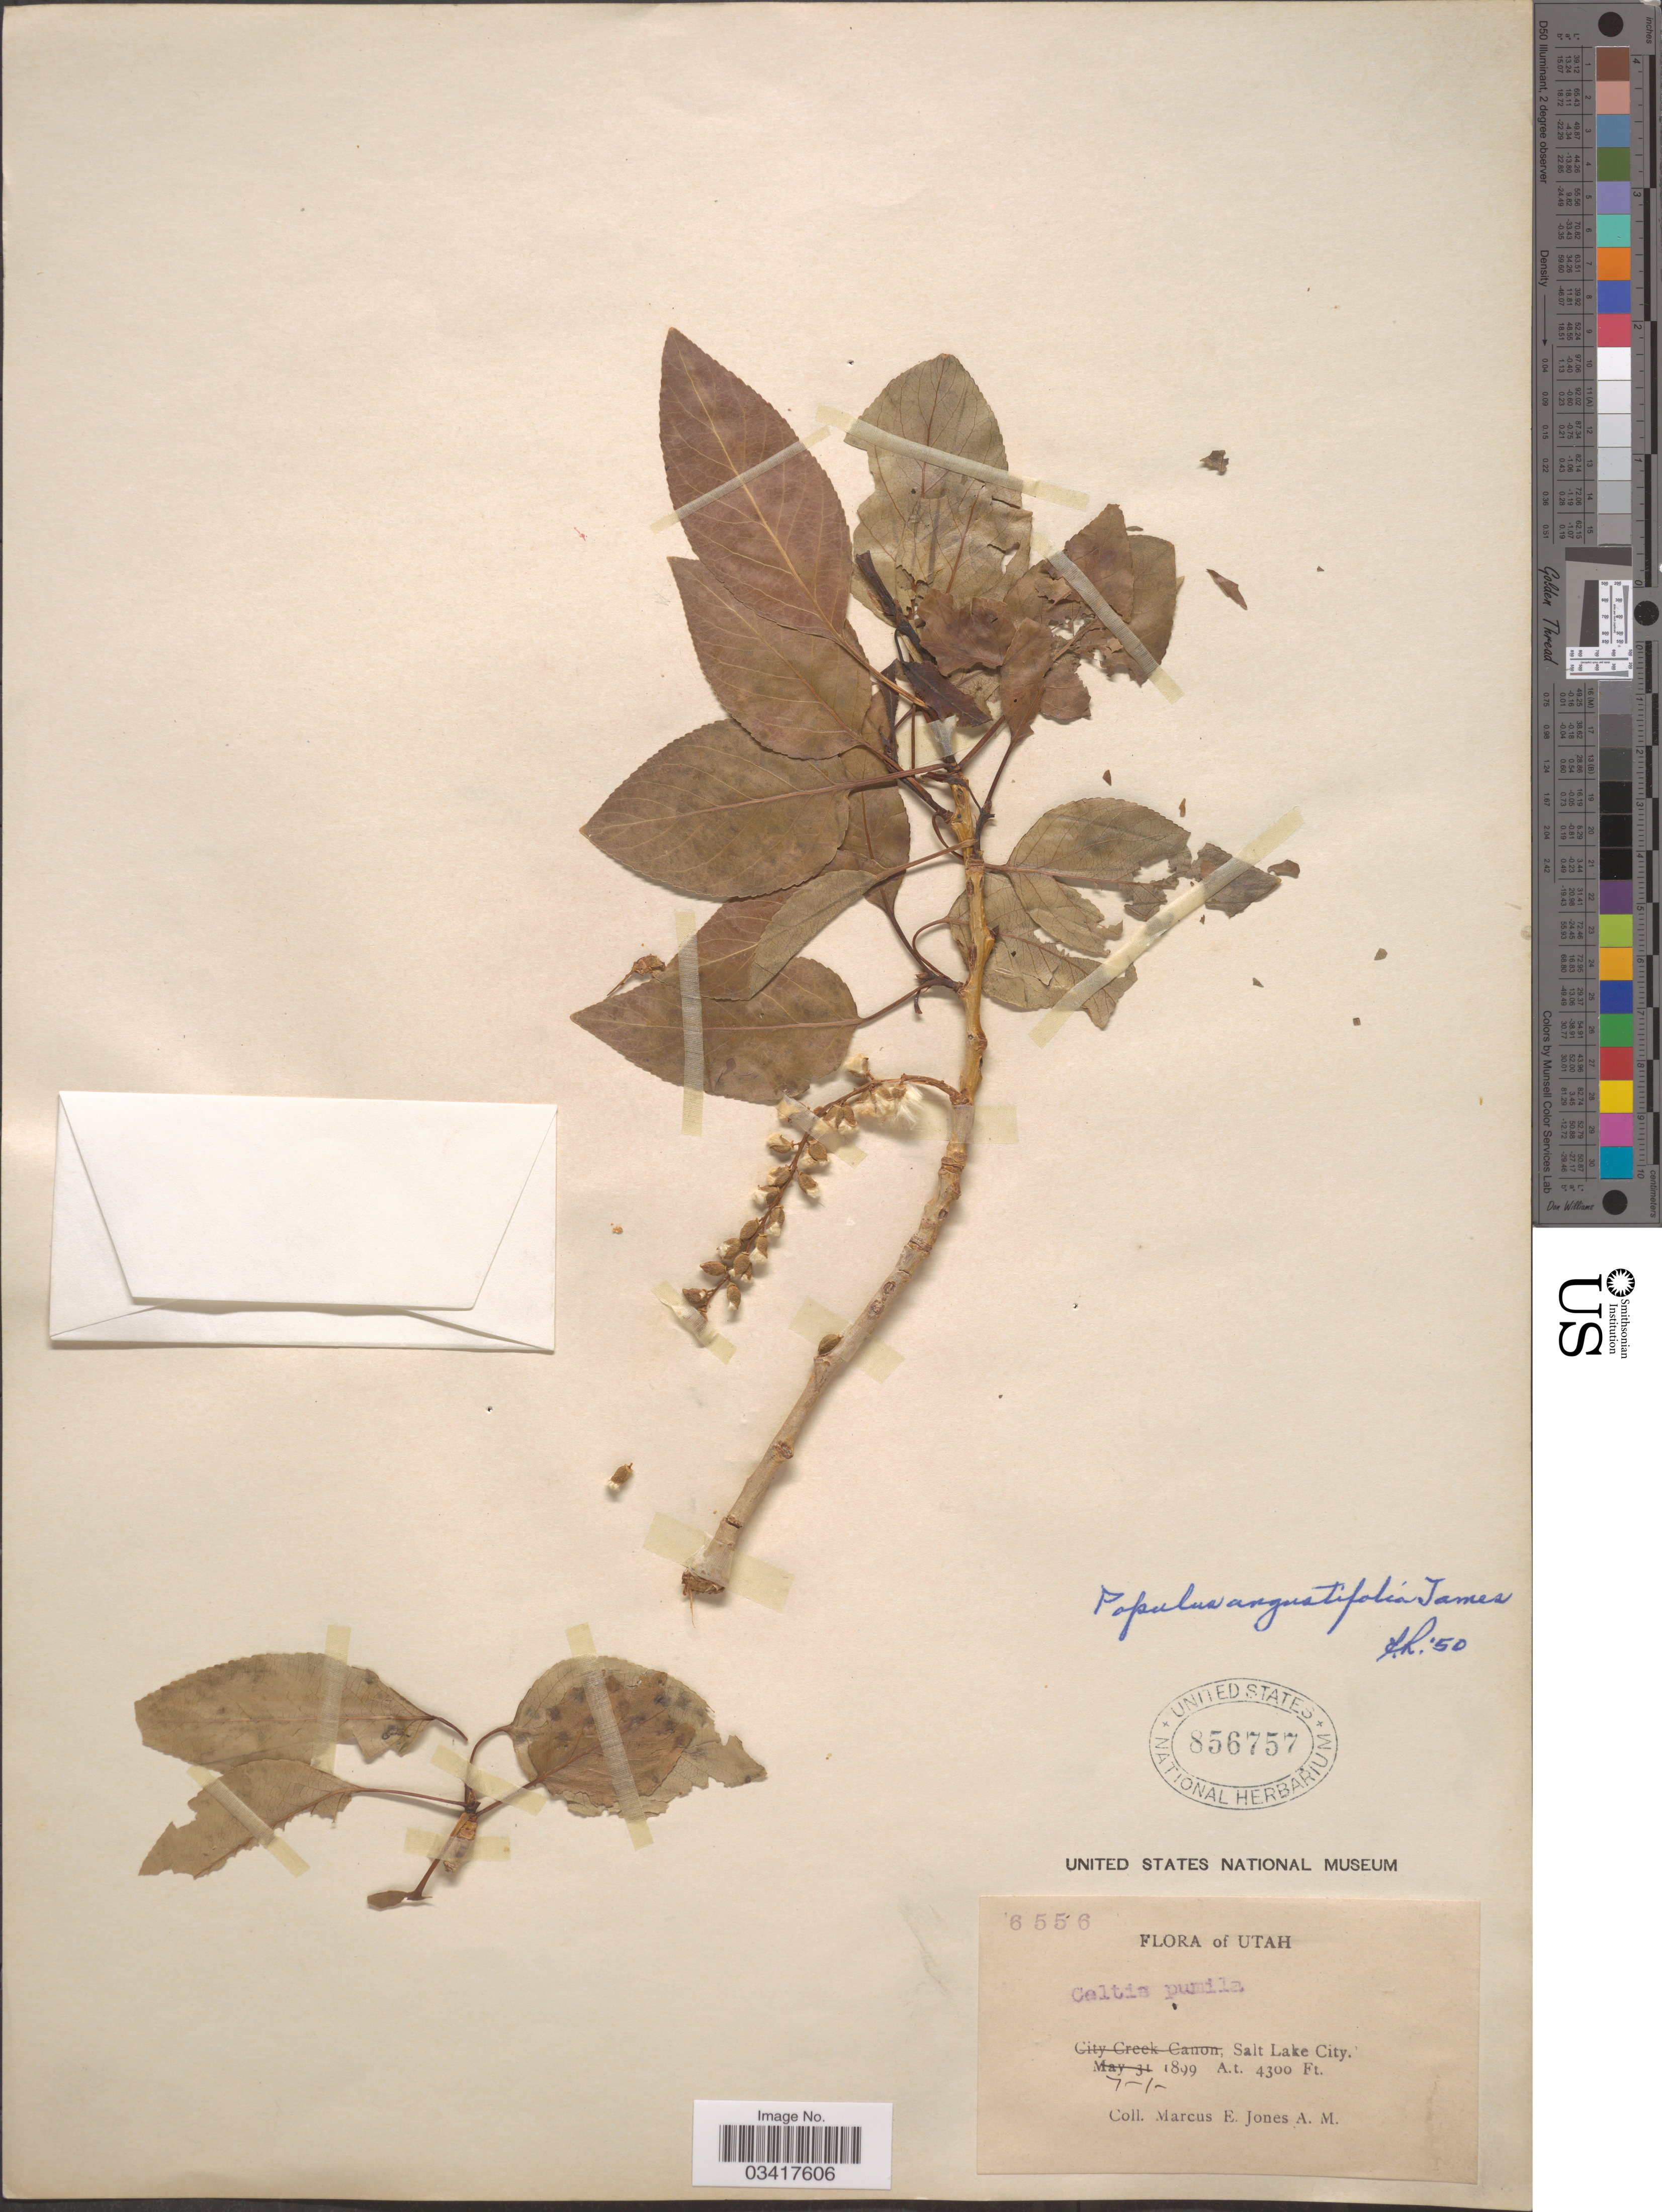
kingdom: Plantae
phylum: Tracheophyta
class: Magnoliopsida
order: Malpighiales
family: Salicaceae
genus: Populus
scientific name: Populus angustifolia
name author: E. James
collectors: M. E. Jones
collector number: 6556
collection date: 1899-07-01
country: United States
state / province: Utah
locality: Salt Lake City.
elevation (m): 1311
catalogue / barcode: US 856757